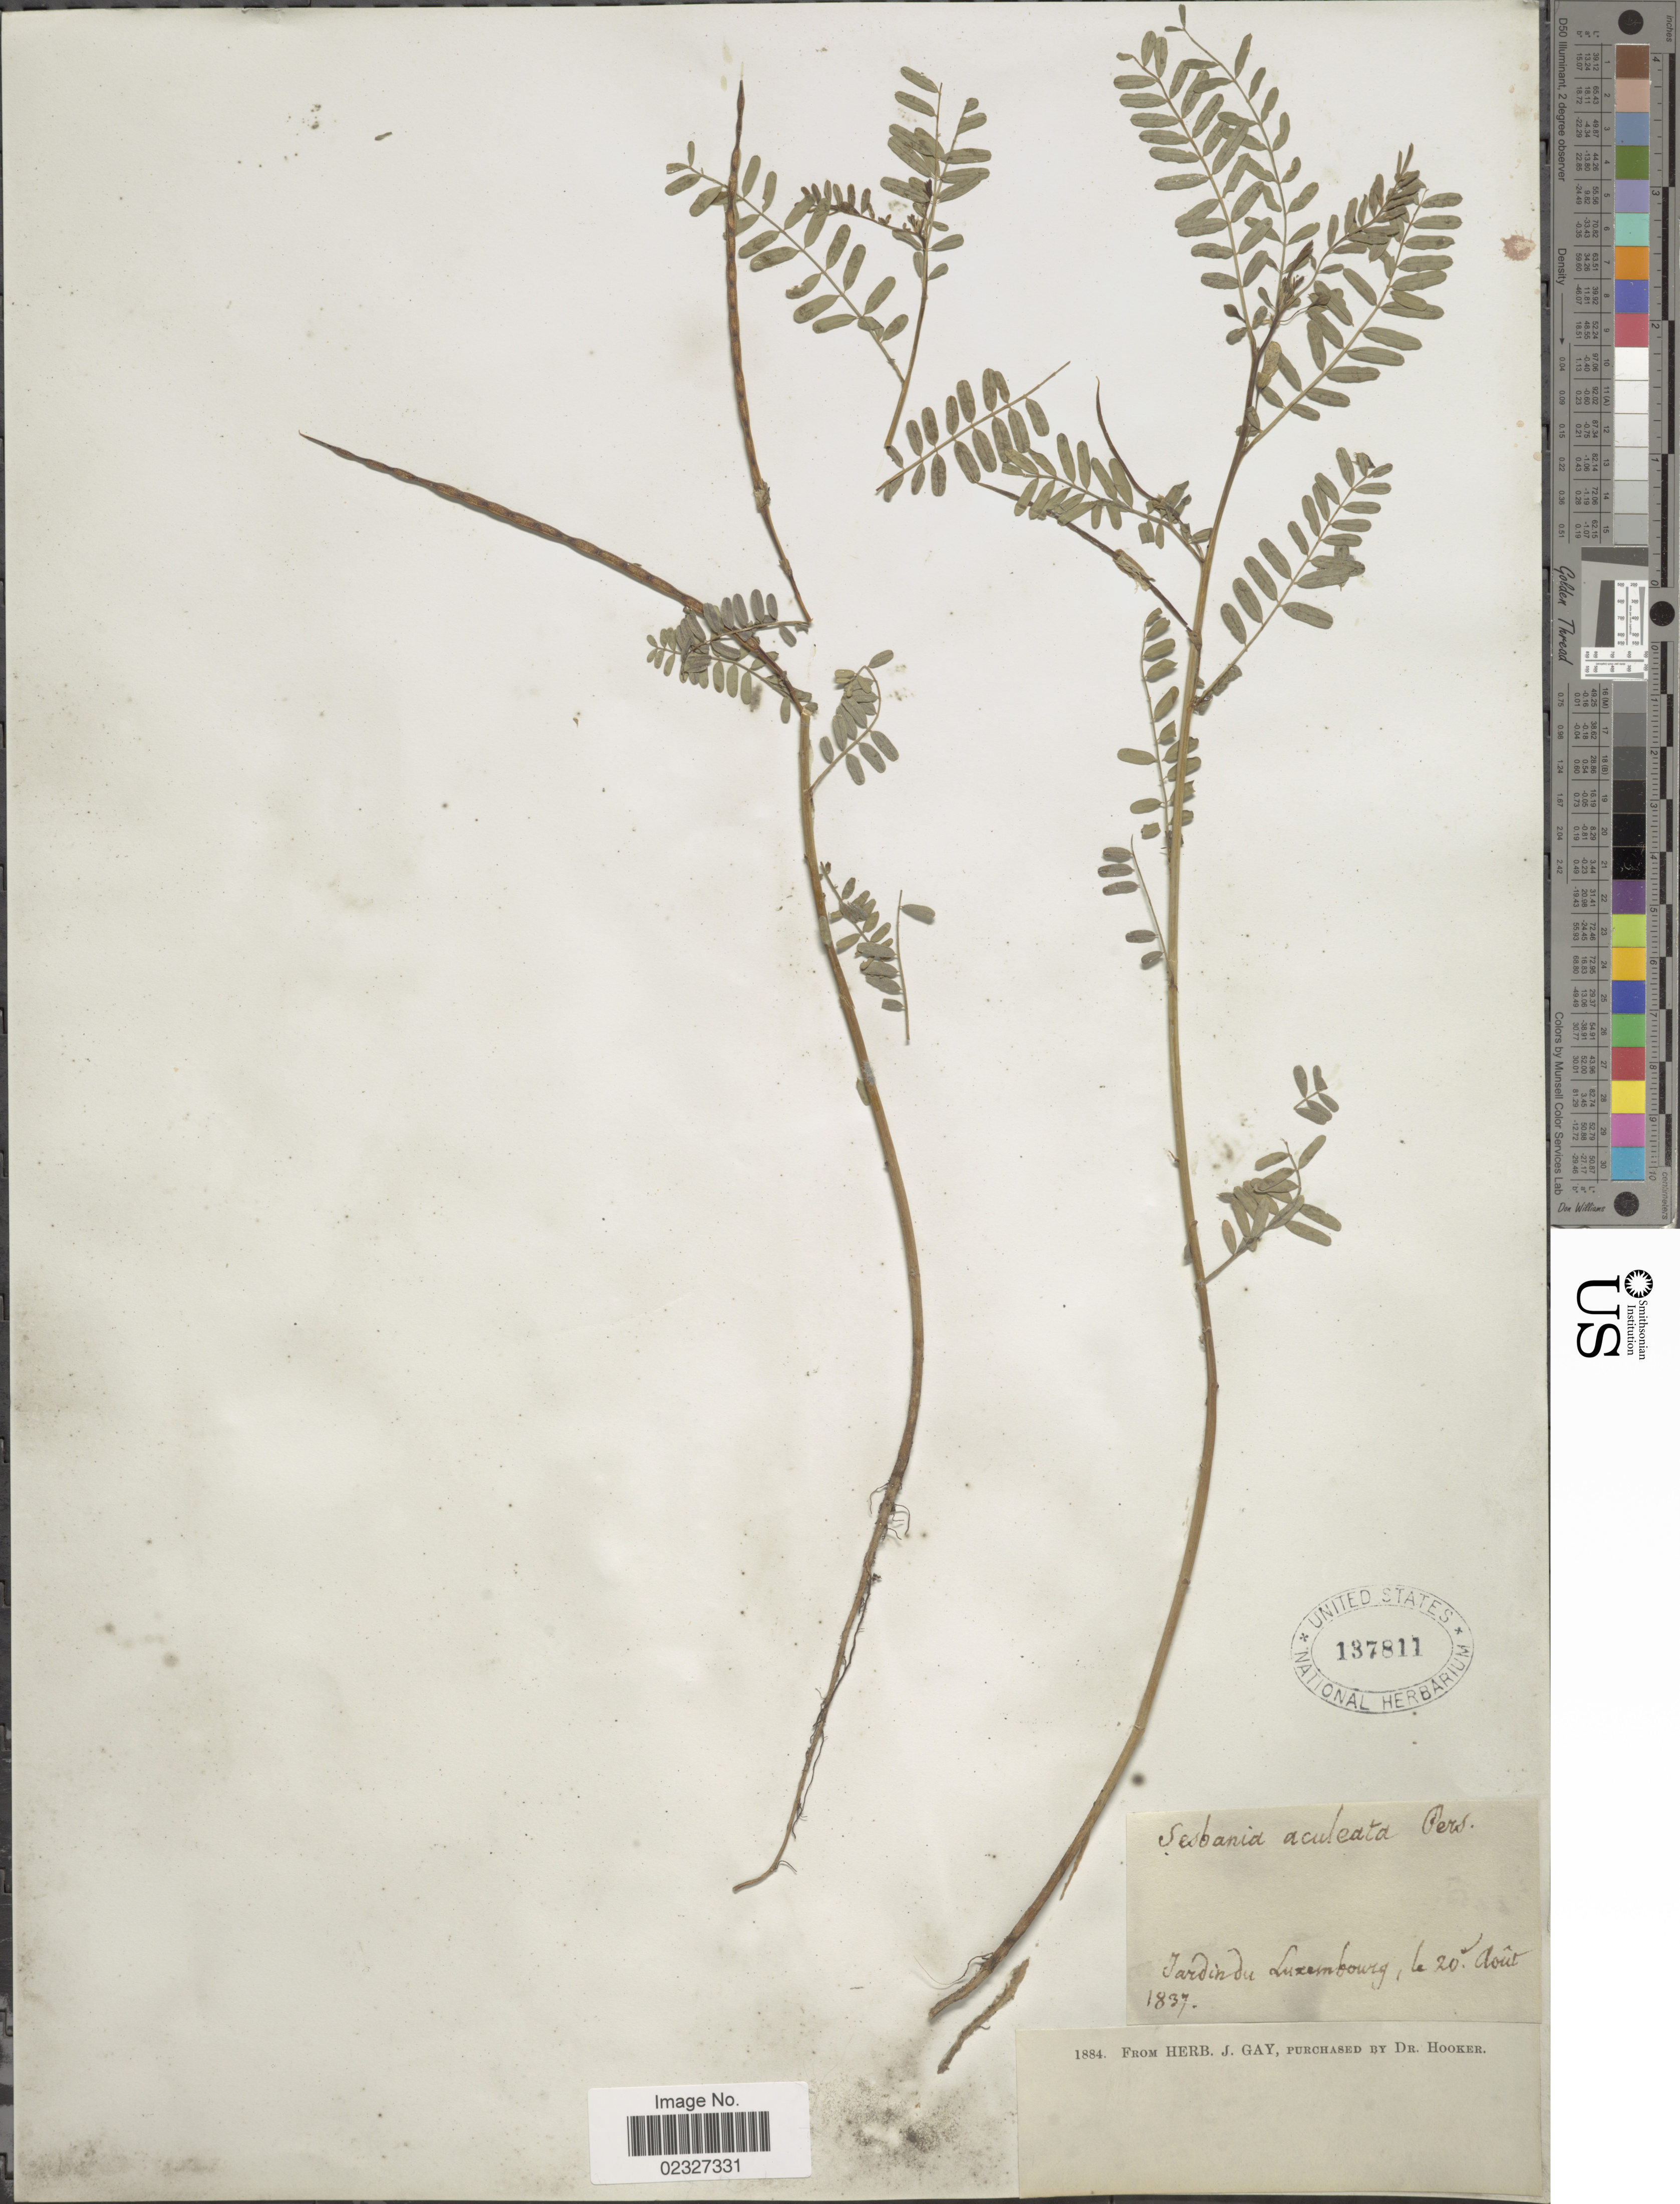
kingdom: Plantae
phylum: Tracheophyta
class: Magnoliopsida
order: Fabales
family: Fabaceae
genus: Sesbania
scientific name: Sesbania aculeata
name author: Pers.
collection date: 1837-08-20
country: Luxembourg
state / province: Luxembourg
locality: Jardin du Luxembourg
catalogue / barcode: US 137811